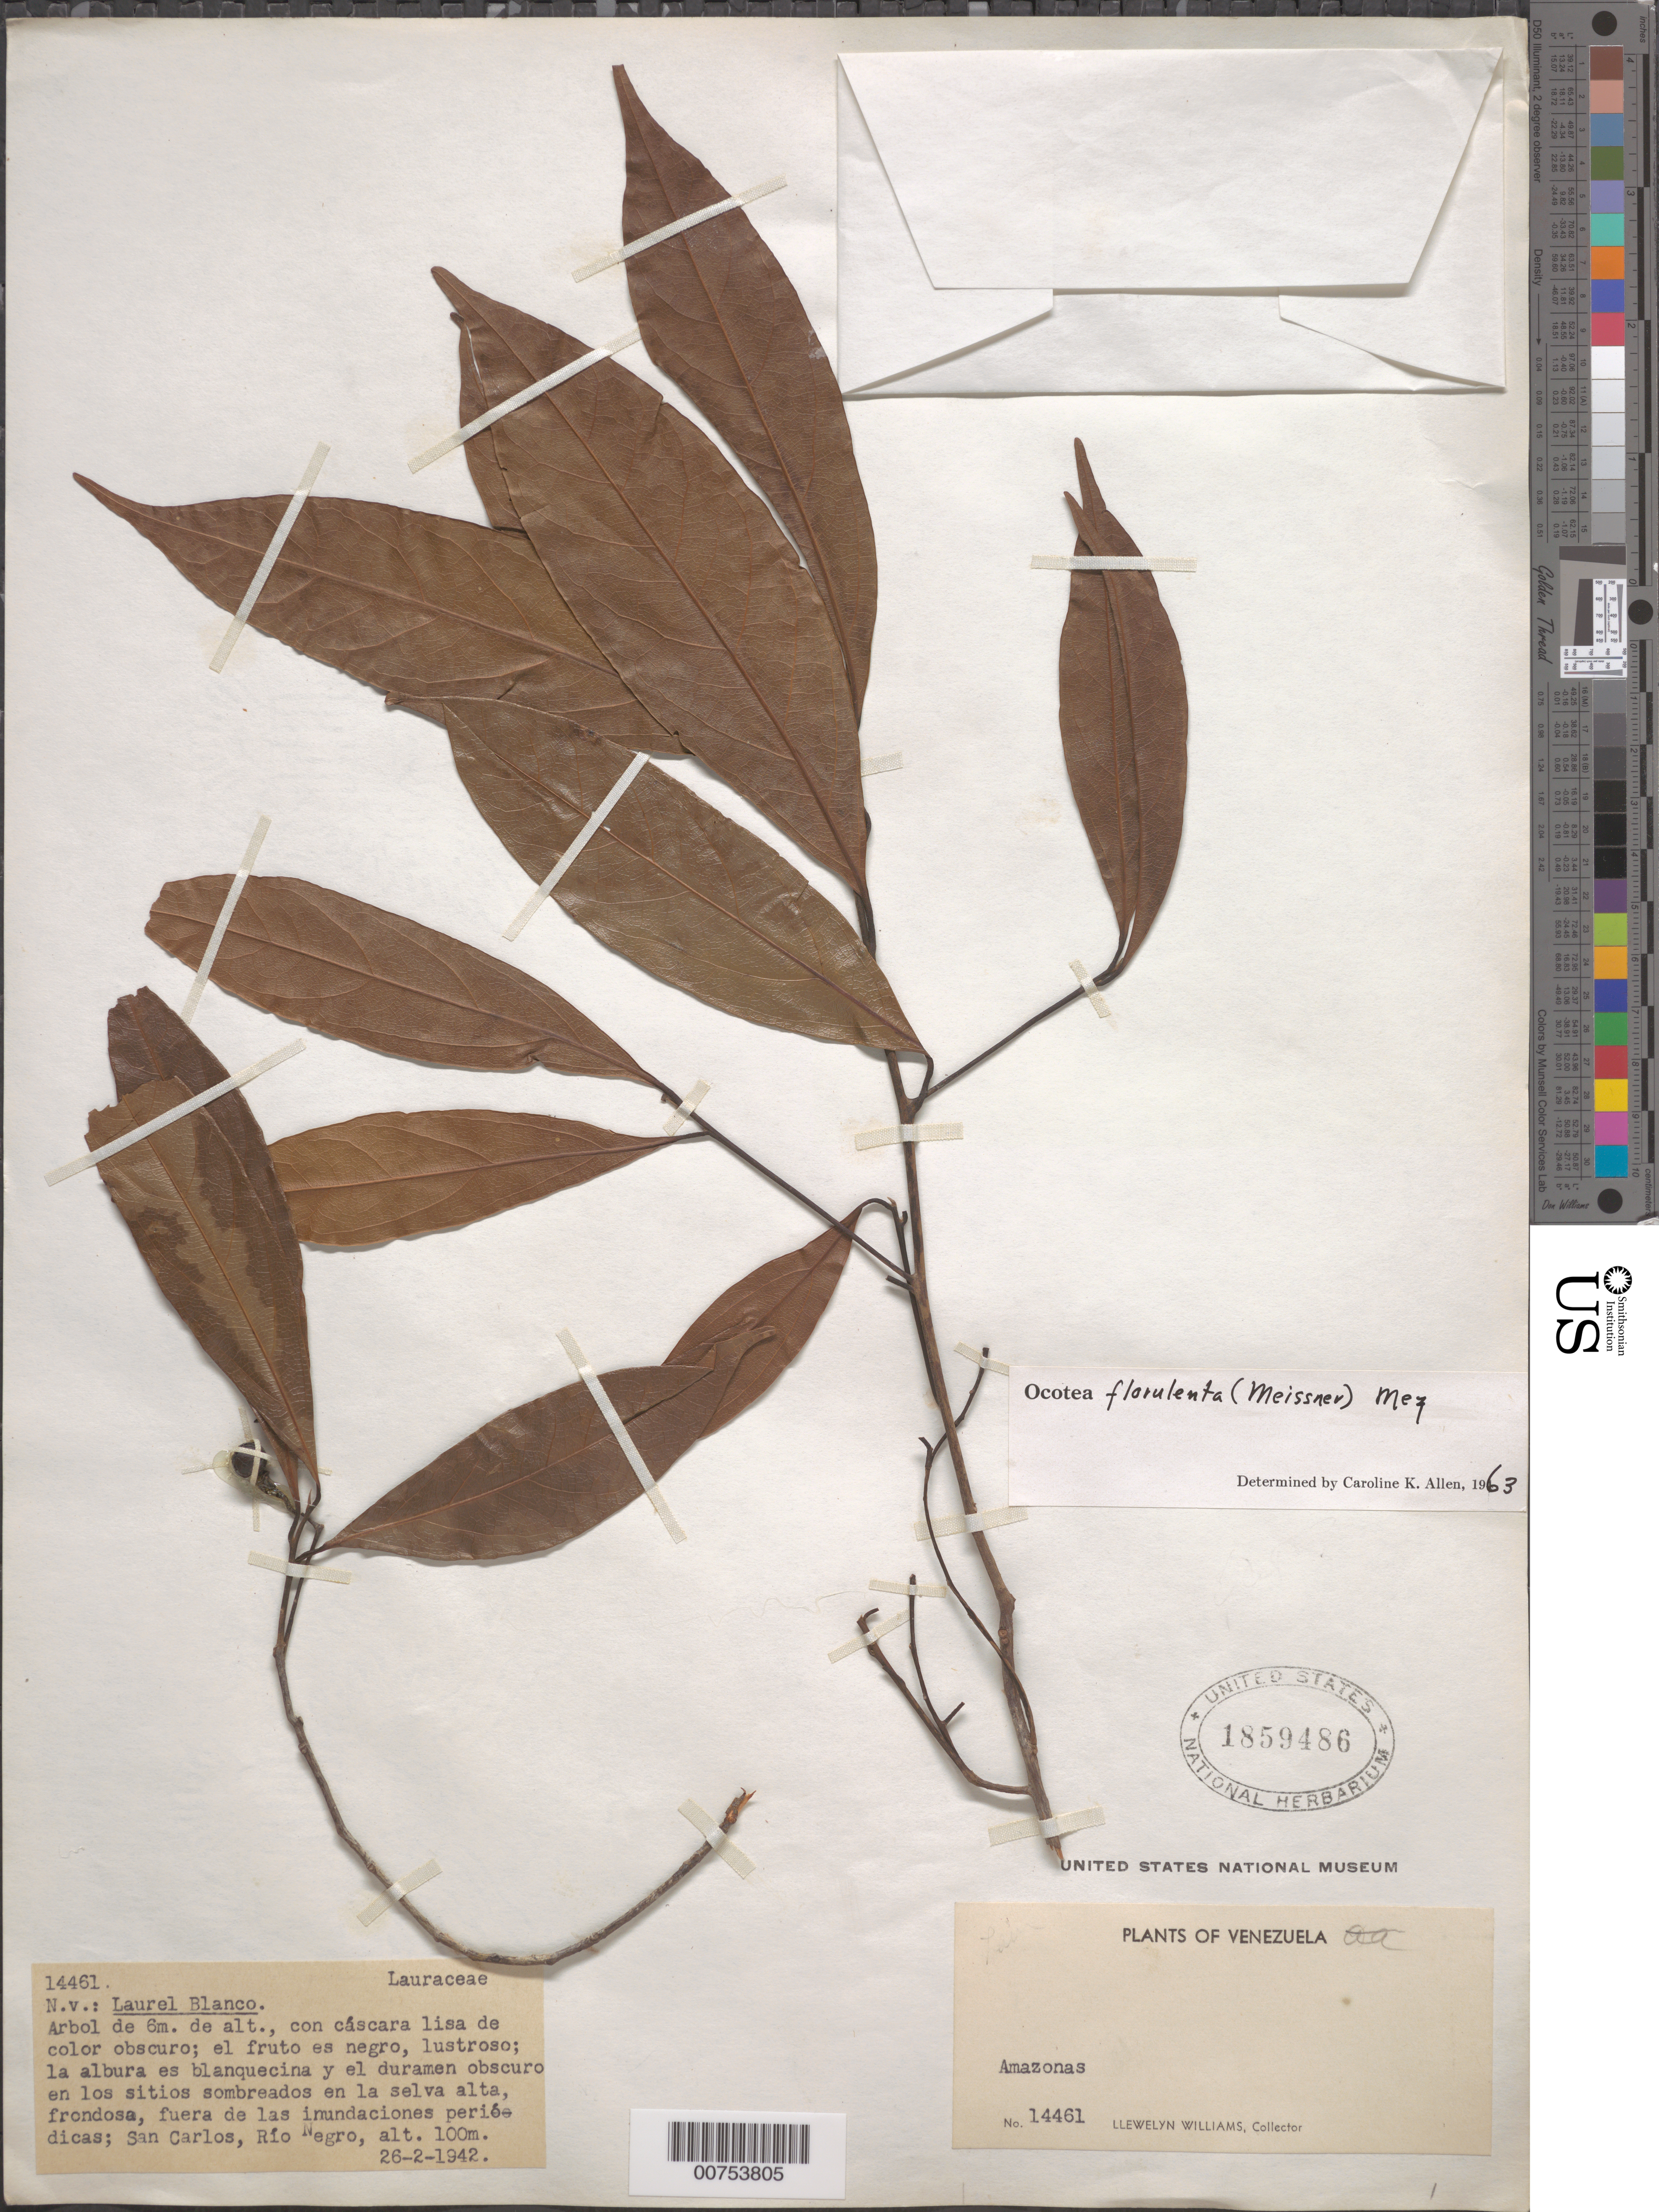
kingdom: Plantae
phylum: Tracheophyta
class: Magnoliopsida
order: Laurales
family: Lauraceae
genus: Ocotea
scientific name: Ocotea florulenta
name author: (Hieron.) Mez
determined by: Allen, C. K.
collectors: Ll. Williams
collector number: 14461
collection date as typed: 26-Feb-42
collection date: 1942-02-26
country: Venezuela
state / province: Amazonas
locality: San Carlos de Río Negro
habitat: Sitios sombreados en la selva alta, frondosa, fuera de las inundaciones periodicas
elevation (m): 100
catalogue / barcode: US 1859486